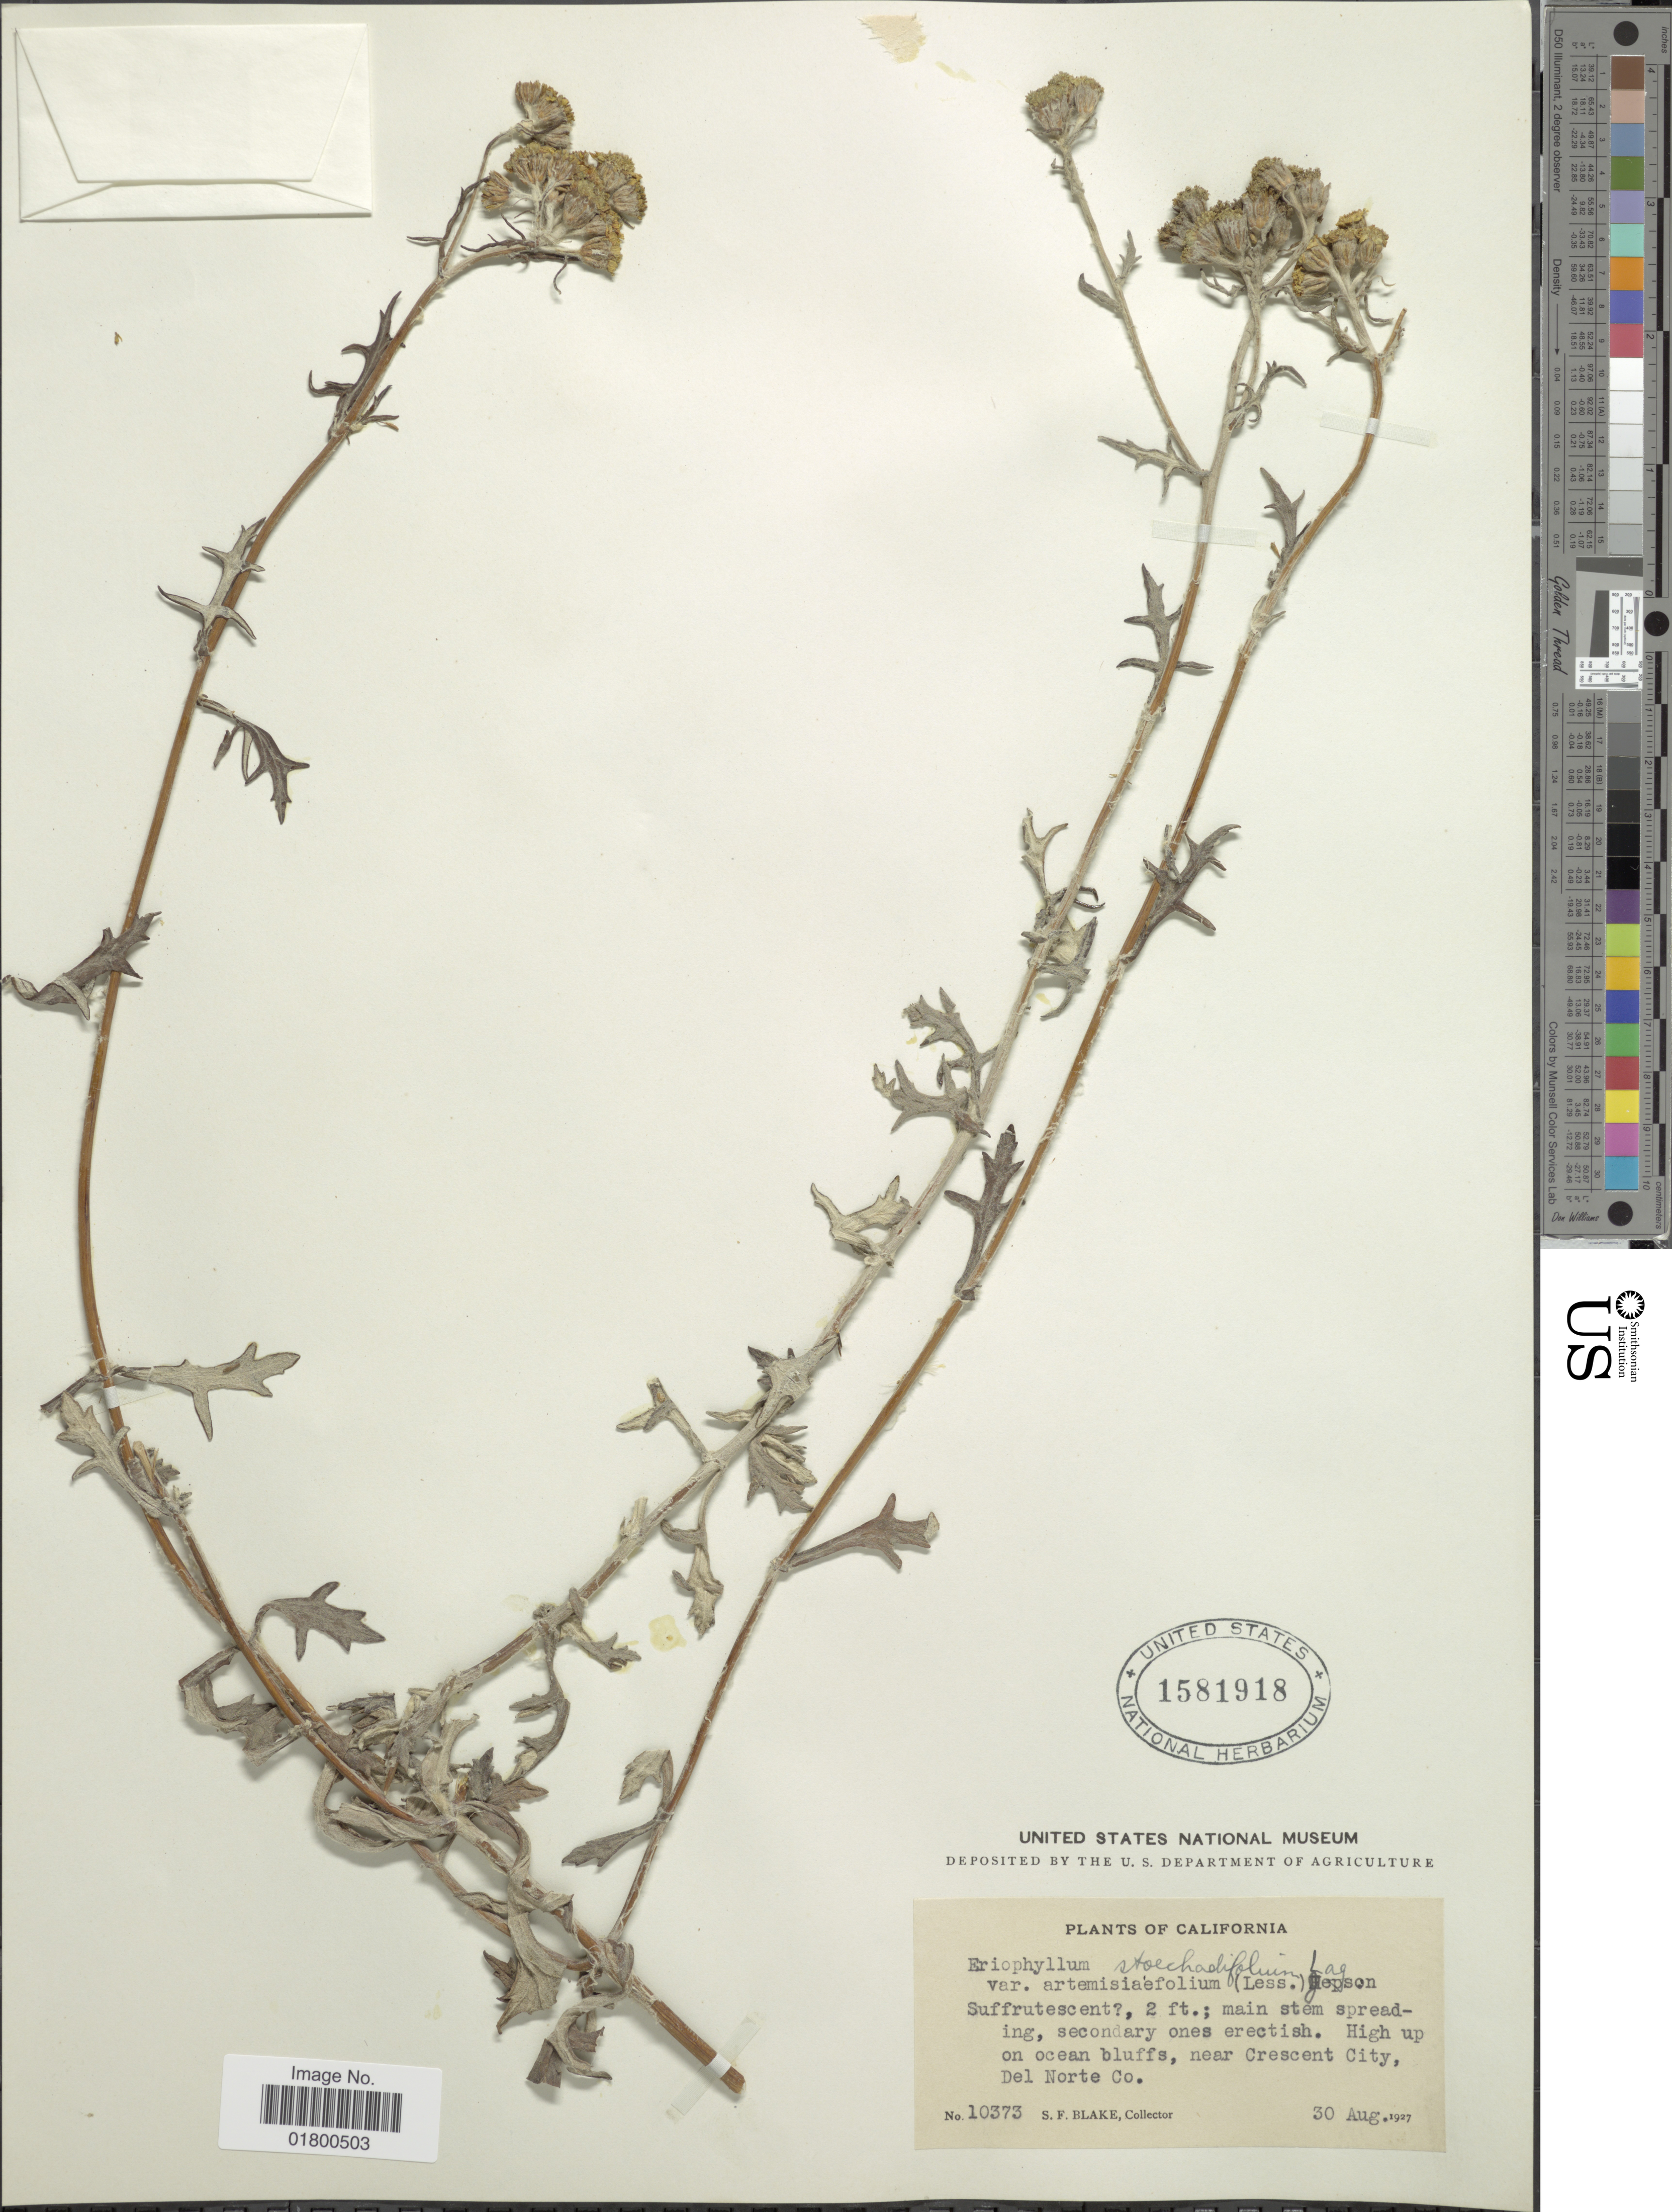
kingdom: Plantae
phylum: Tracheophyta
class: Magnoliopsida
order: Asterales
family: Asteraceae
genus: Eriophyllum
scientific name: Eriophyllum staechadifolium var. artemisiaefolium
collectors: S. Blake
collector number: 10373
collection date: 1927-08-30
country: United States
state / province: California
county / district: Del Norte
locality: High up on ocean bluffs, near Crescent City, Del Norte Co.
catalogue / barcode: US 1581918